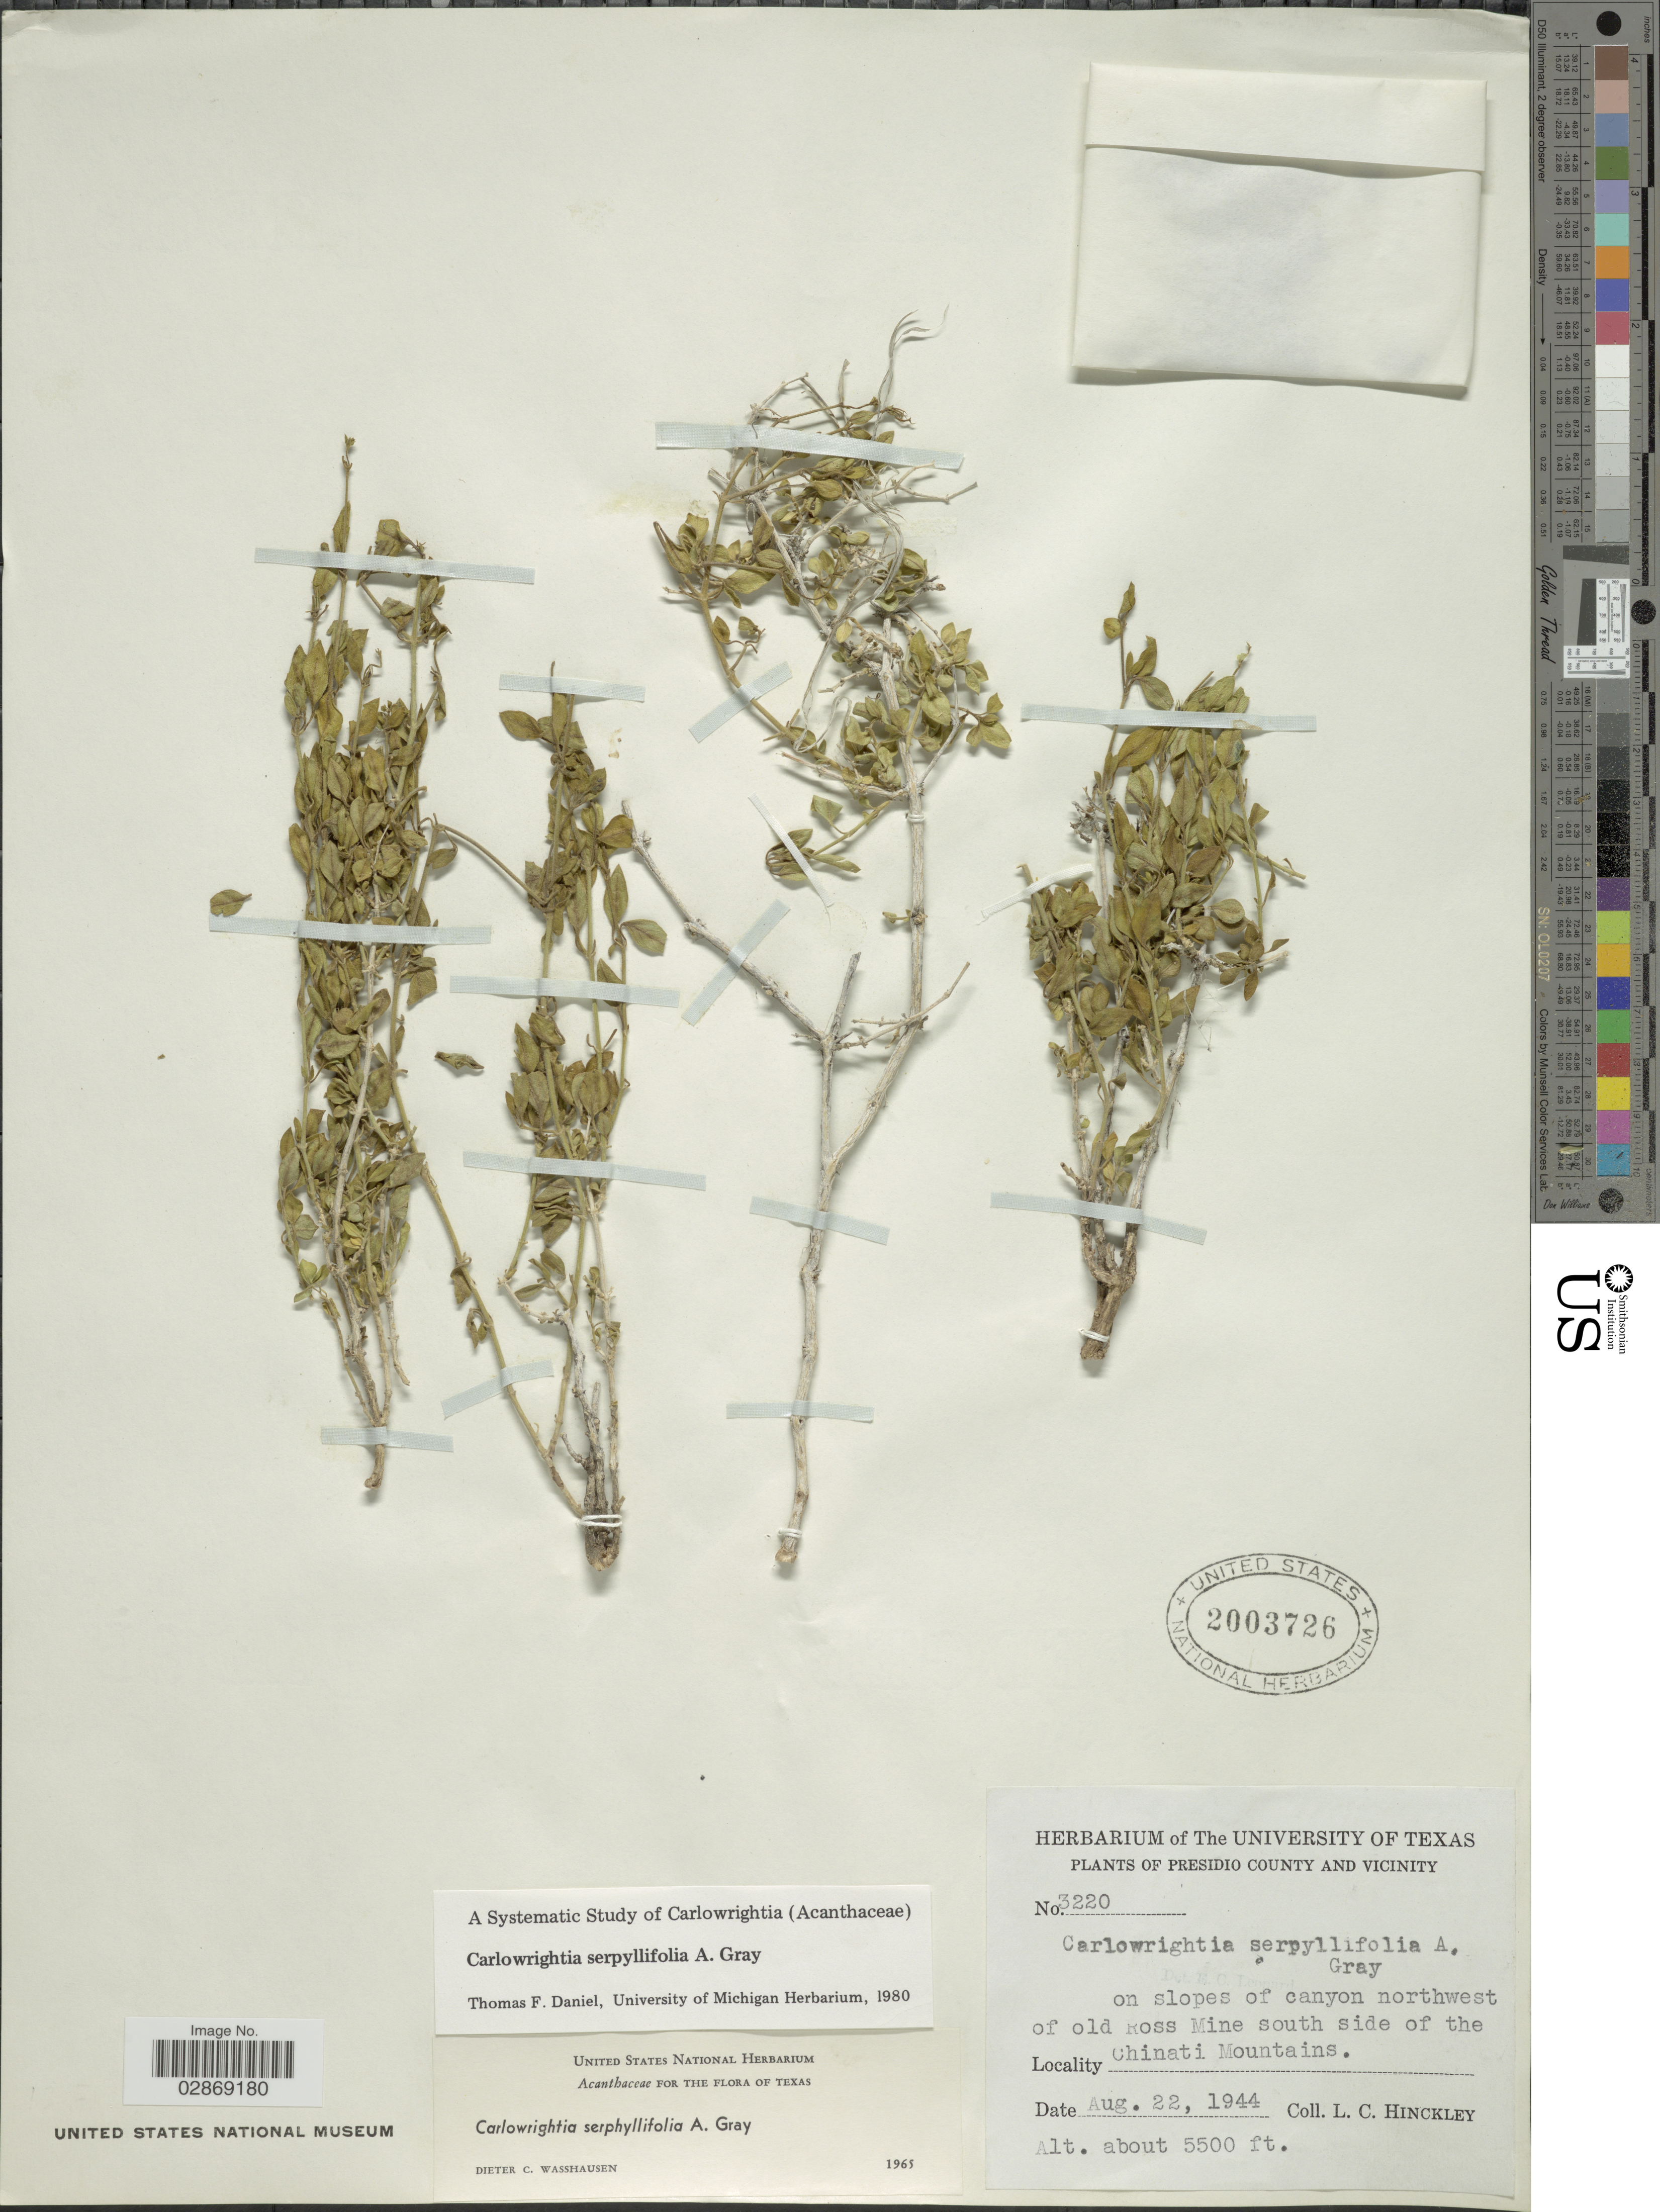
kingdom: Plantae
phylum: Tracheophyta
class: Magnoliopsida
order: Lamiales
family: Acanthaceae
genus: Carlowrightia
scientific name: Carlowrightia serpyllifolia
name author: A. Gray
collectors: L. Hinckley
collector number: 3220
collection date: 1944-08-22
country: United States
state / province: Texas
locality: On slopes of canyon northwest of old Ross Mine south side of the Chinati Mountains, Presido County and Vicinity.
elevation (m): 1676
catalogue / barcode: US 2003726